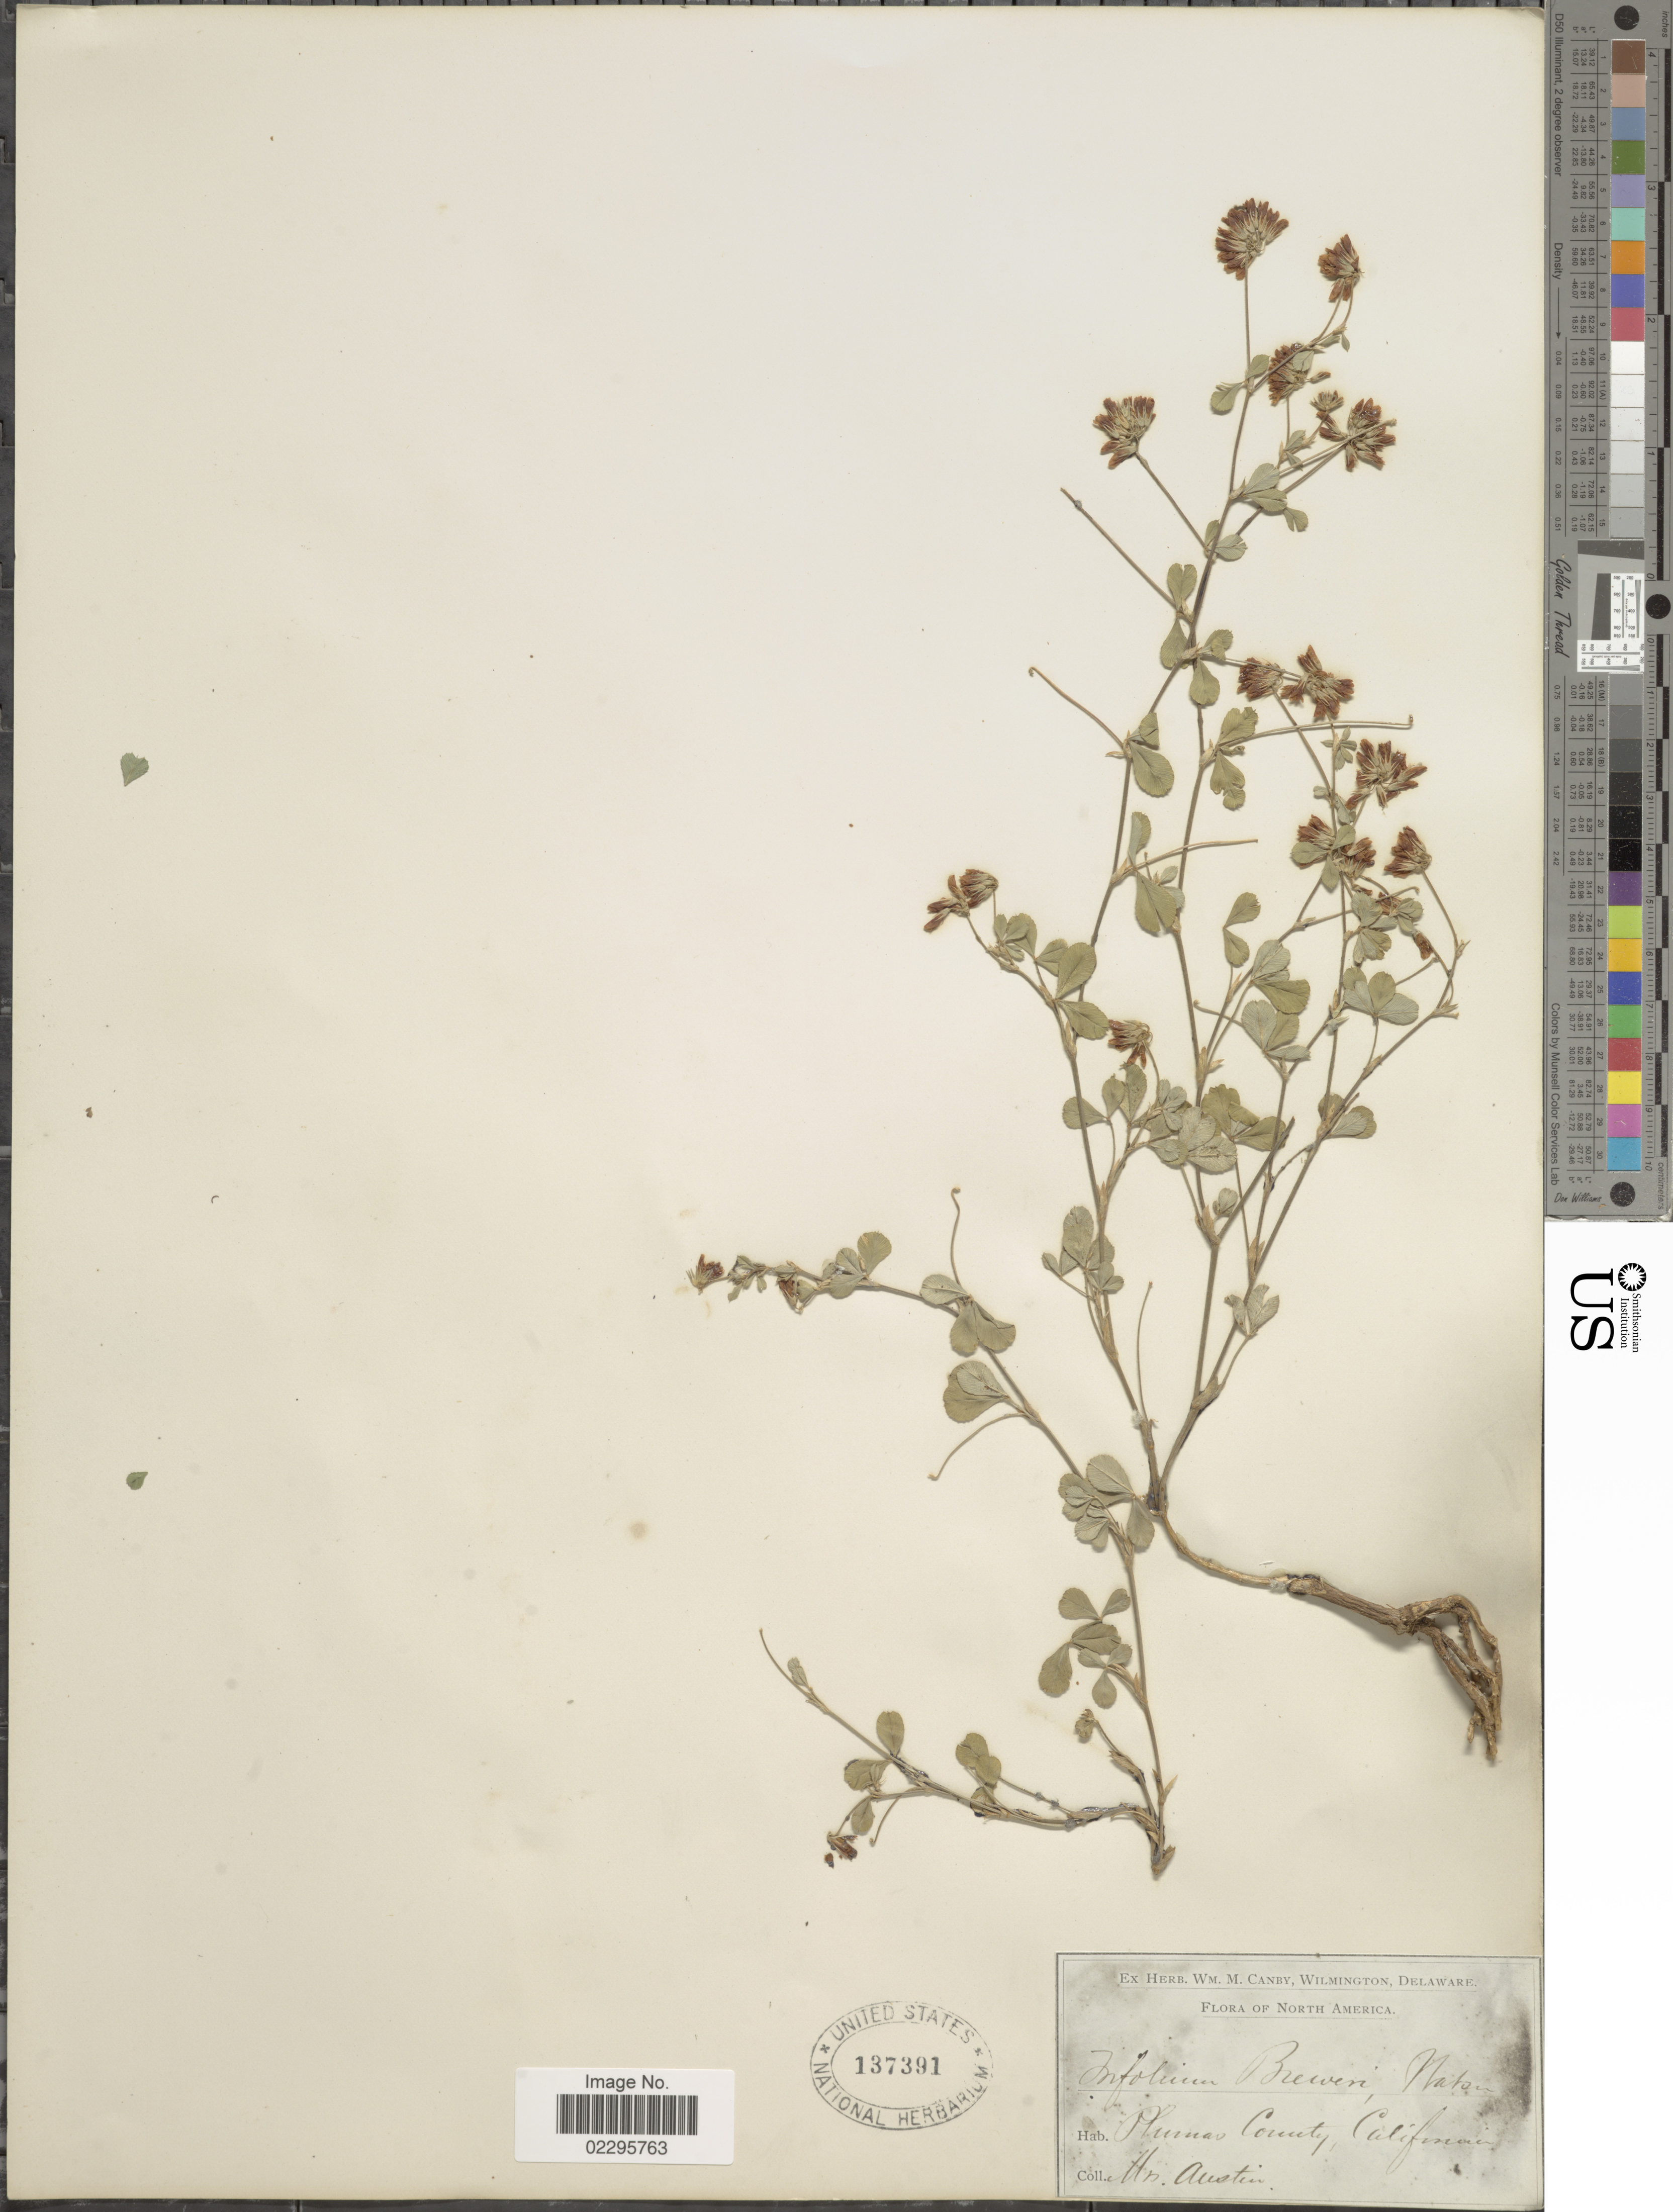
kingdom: Plantae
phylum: Tracheophyta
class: Magnoliopsida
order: Fabales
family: Fabaceae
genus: Trifolium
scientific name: Trifolium breweri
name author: S. Watson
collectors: Austin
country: United States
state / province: California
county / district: Plumas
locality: North America, Plumas County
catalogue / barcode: US 137391